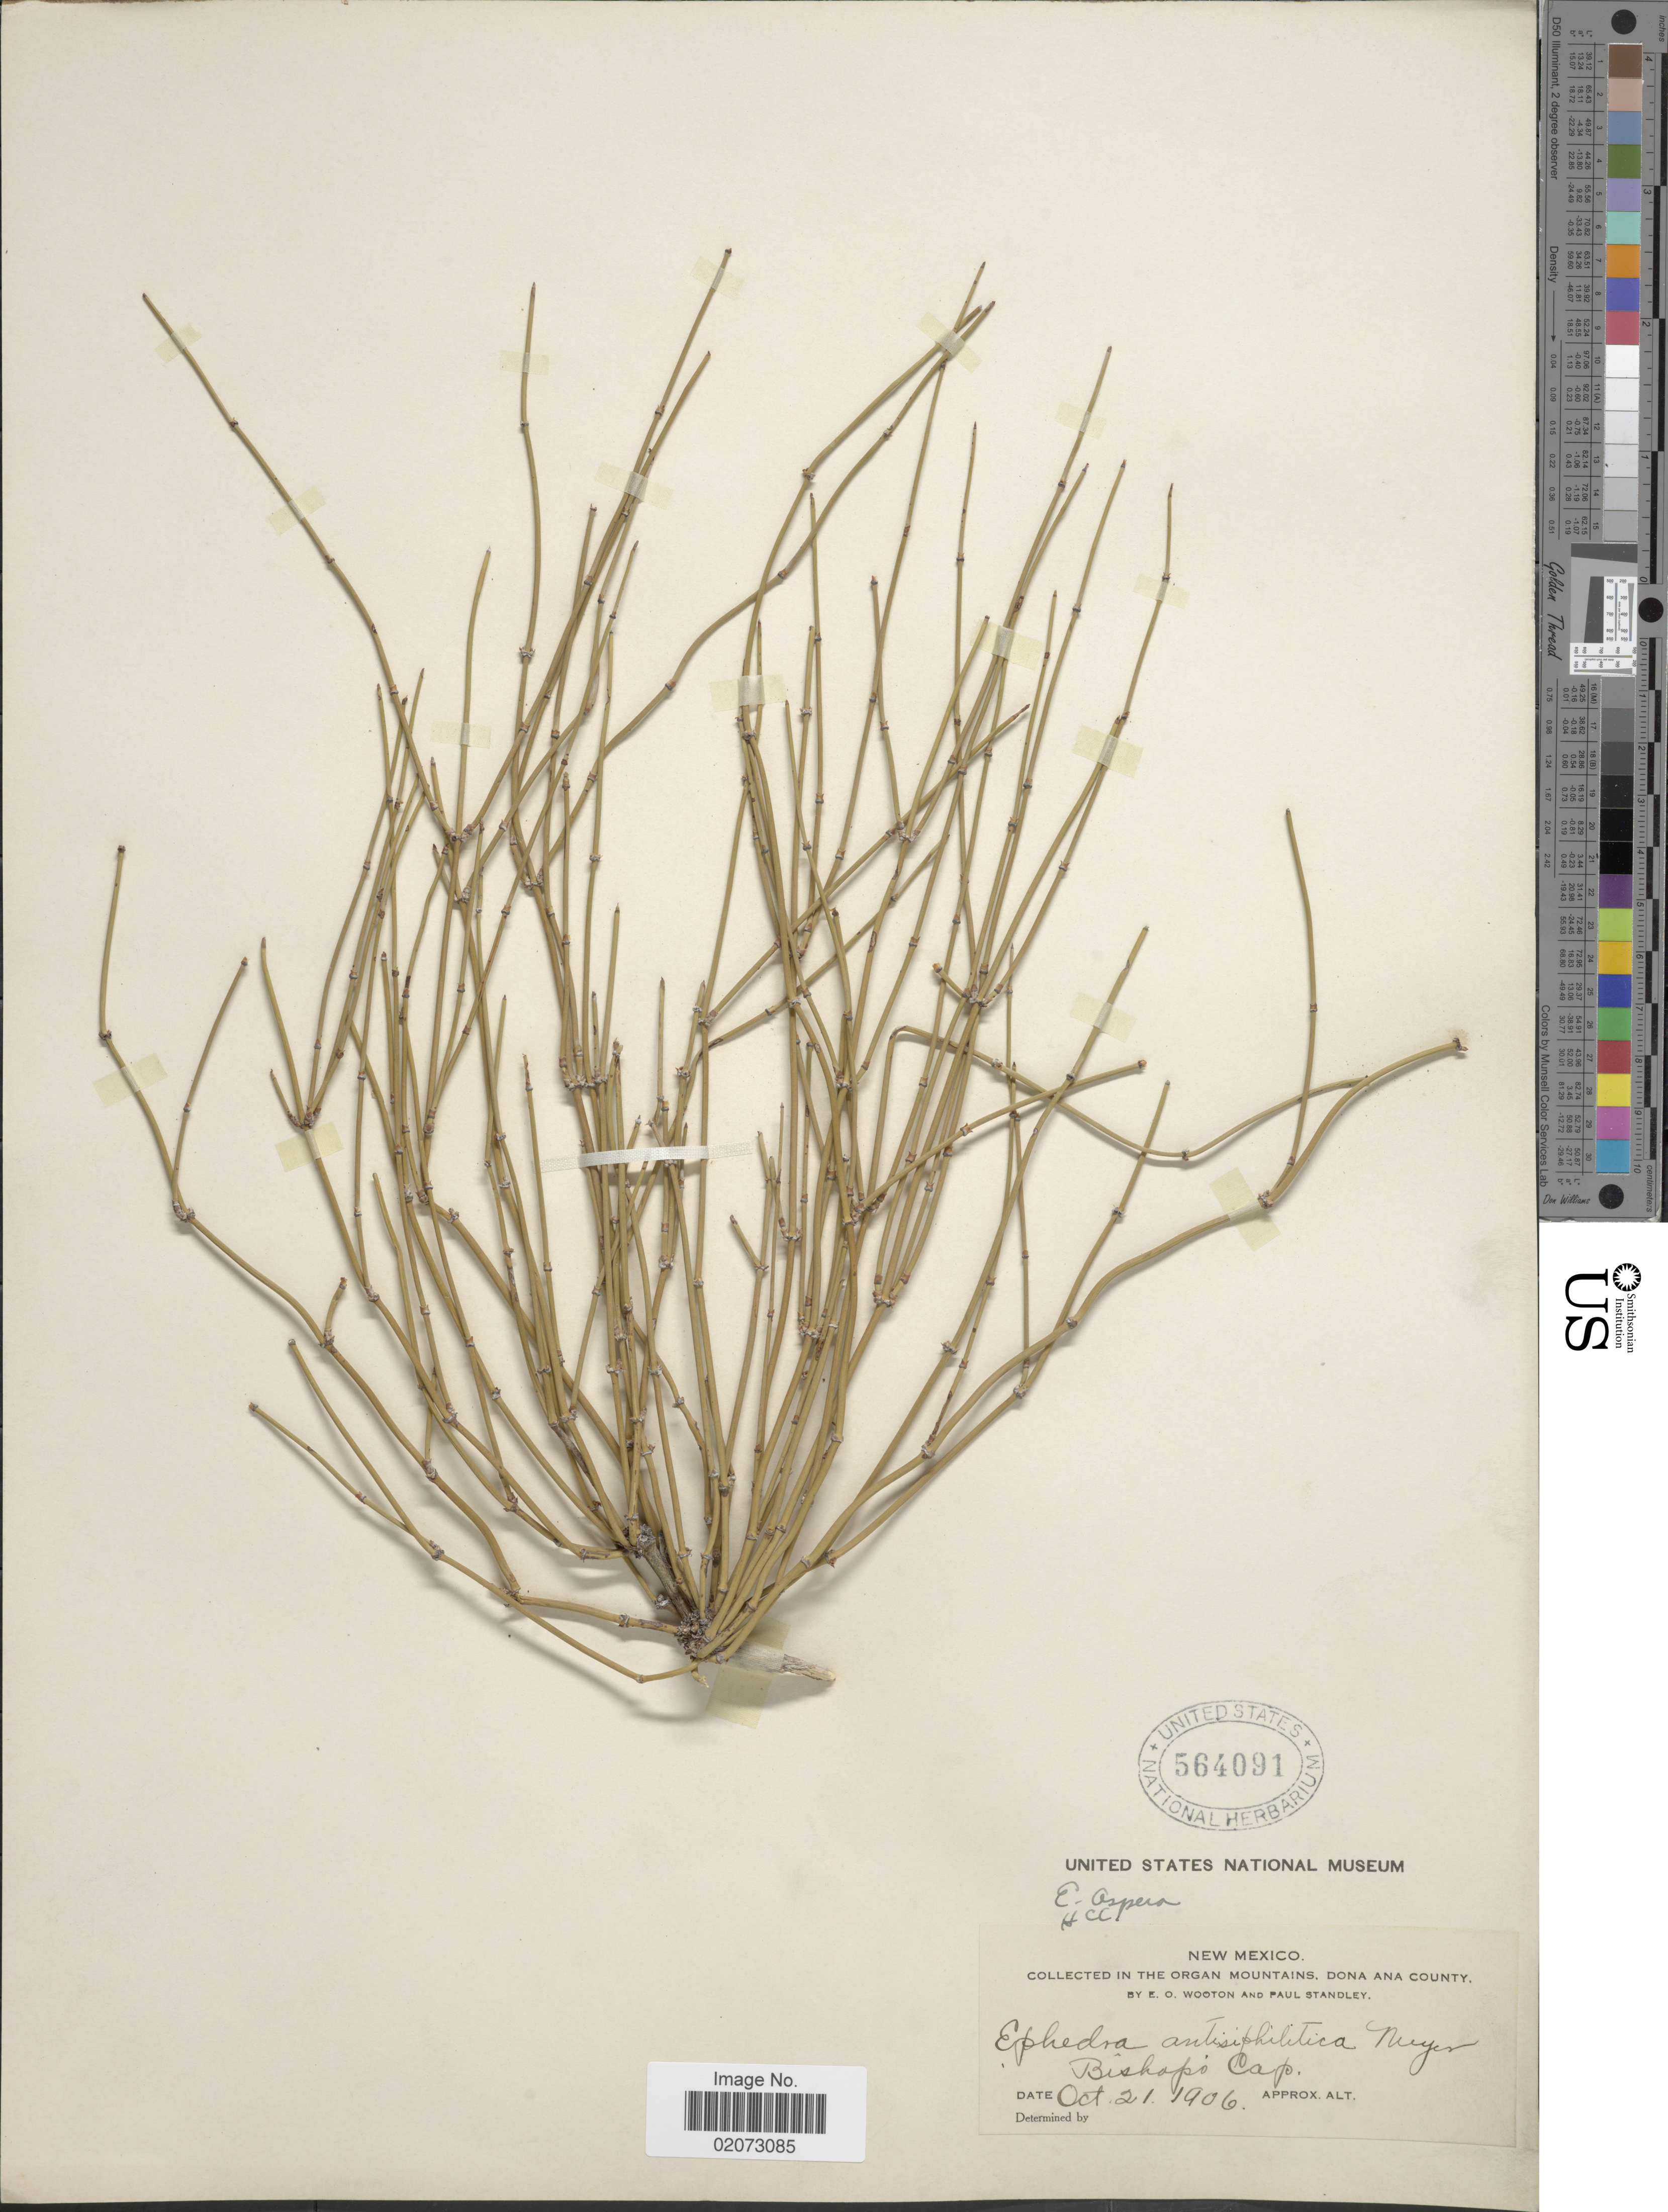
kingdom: Plantae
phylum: Tracheophyta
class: Gnetopsida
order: Ephedrales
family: Ephedraceae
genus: Ephedra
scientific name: Ephedra antisyphilitica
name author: Berland. ex C.A. Mey.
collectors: E. O. Wooton & P. C. Standley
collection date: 1906-10-21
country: United States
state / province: New Mexico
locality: Bishop Cap.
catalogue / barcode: US 564091